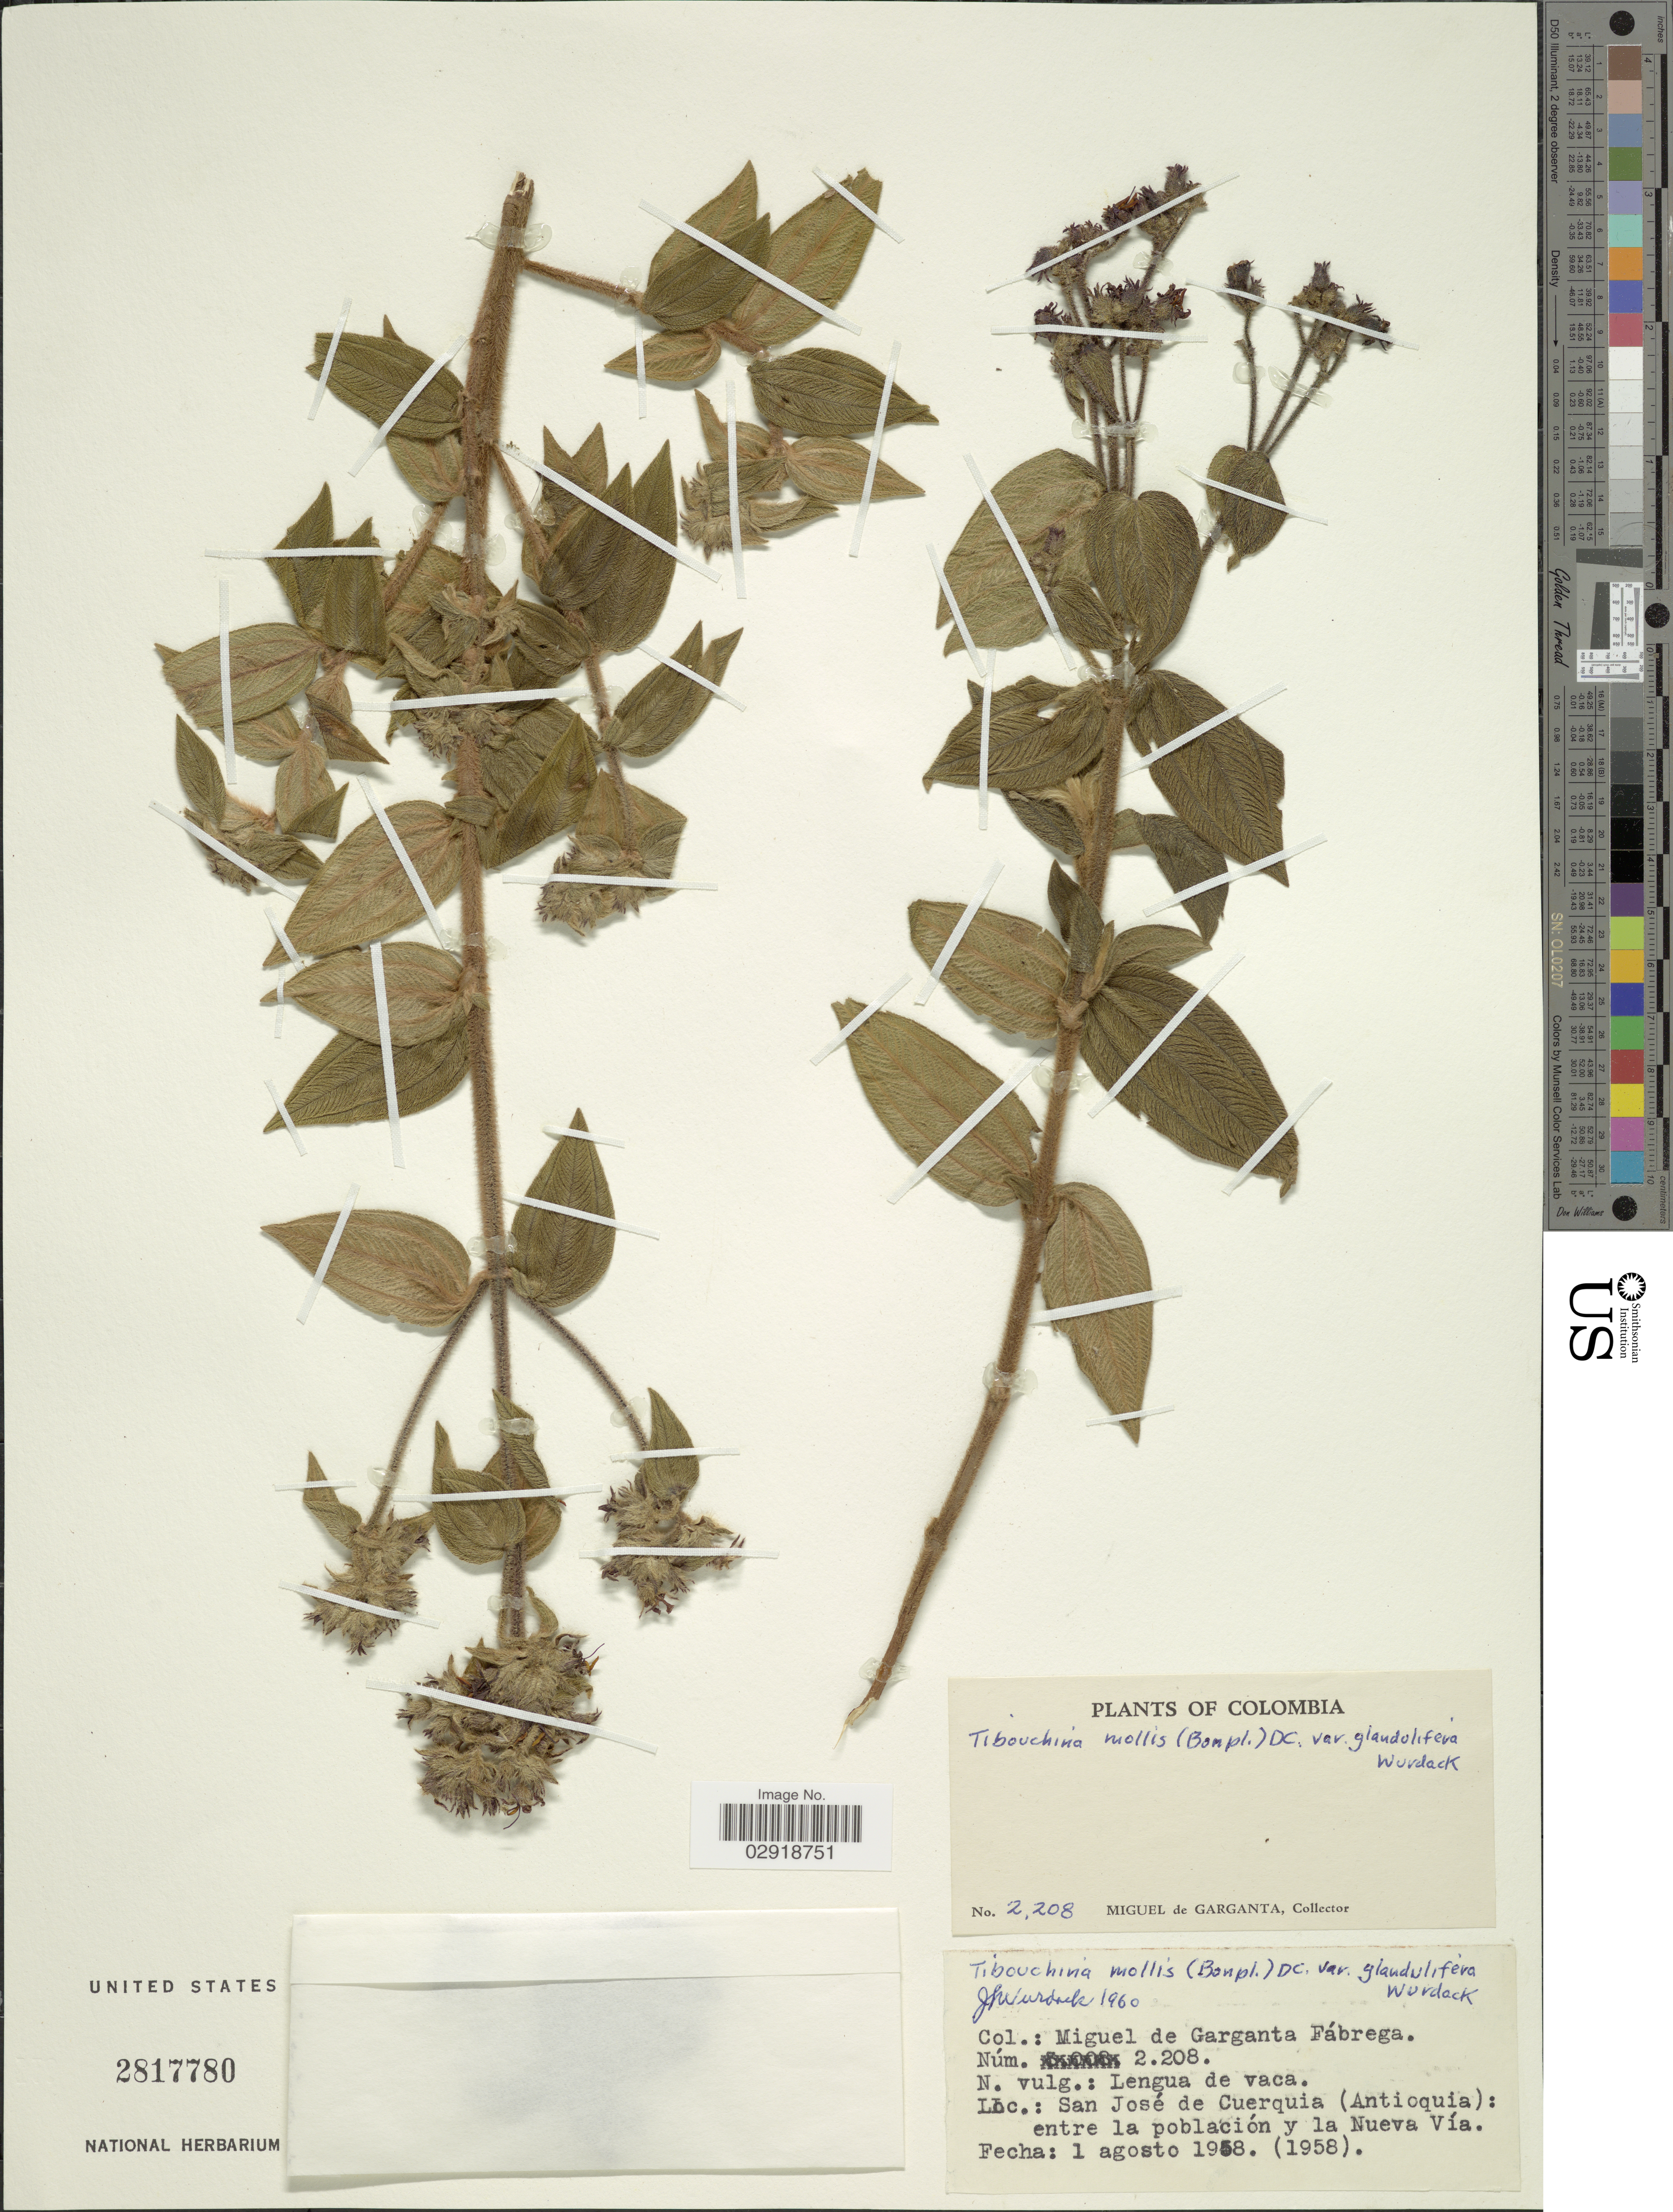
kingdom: Plantae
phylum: Tracheophyta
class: Magnoliopsida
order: Myrtales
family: Melastomataceae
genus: Chaetogastra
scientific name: Chaetogastra mollis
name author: (Bonpl.) DC.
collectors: M. Garganta-Fábrega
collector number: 2208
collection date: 1958-08-01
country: Colombia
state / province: Antioquia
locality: San José de Cuerquia; entre la población y la Nueva Vía.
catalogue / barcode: US 2817780